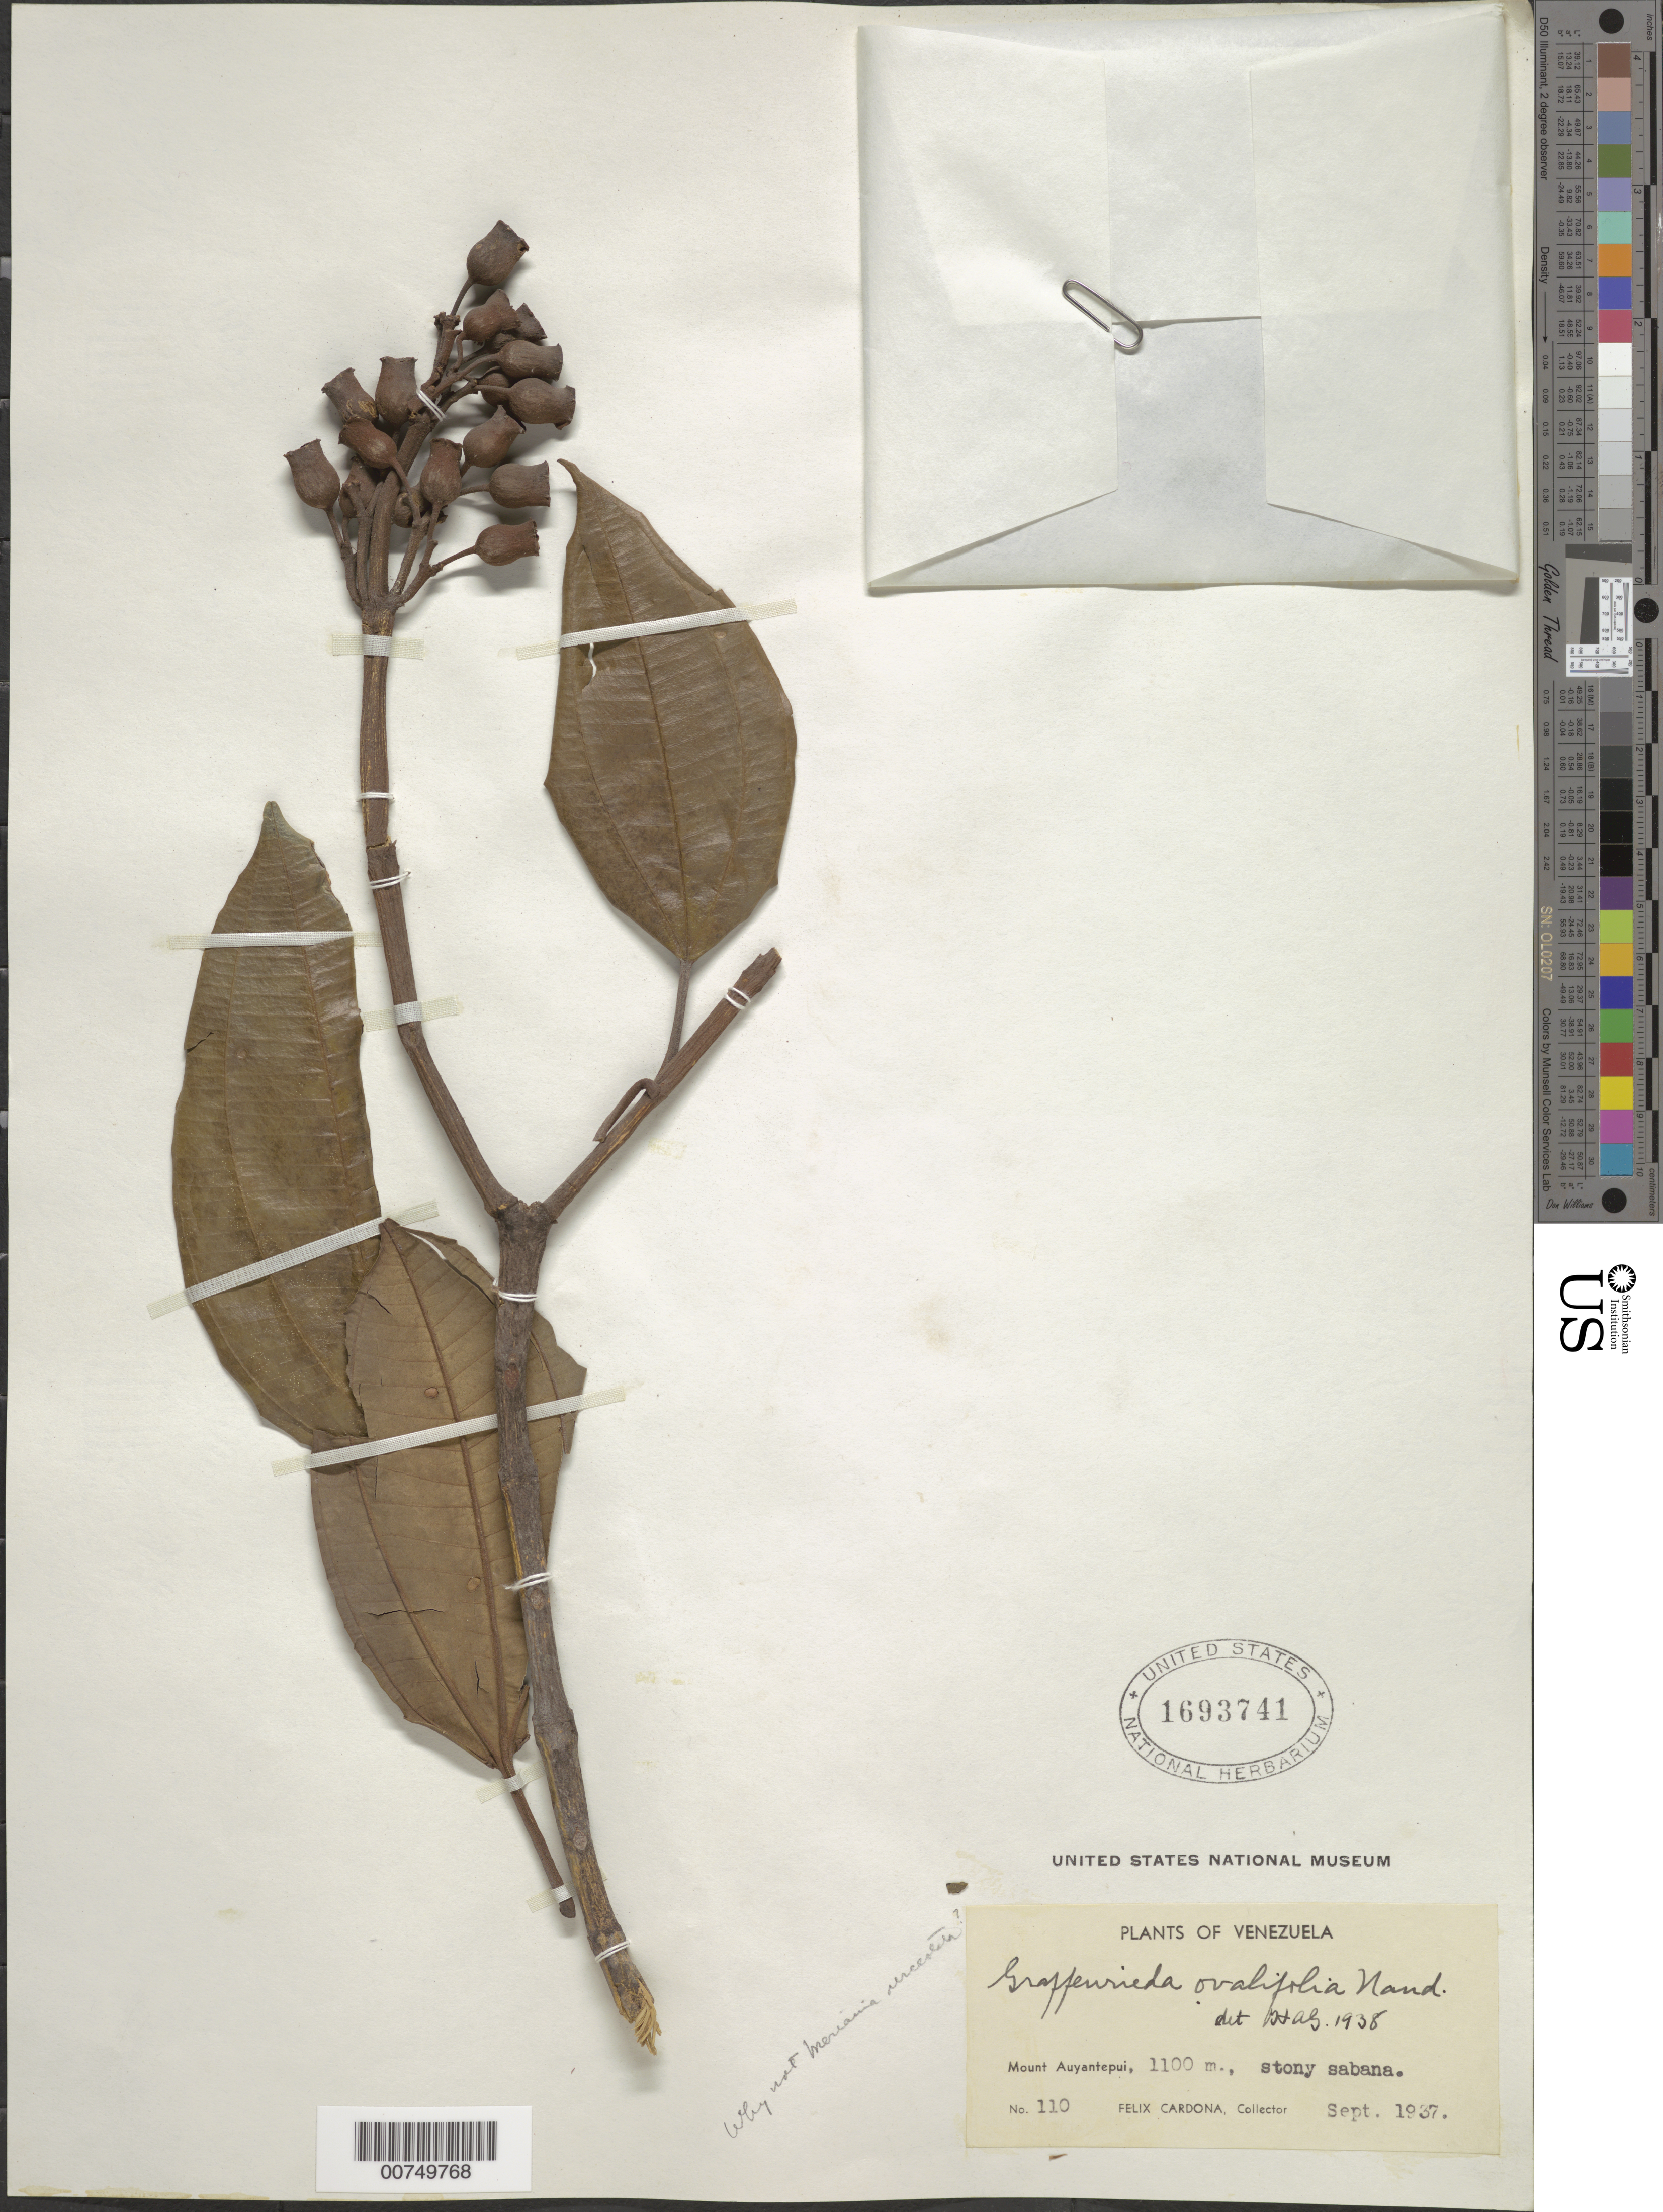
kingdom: Plantae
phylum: Tracheophyta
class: Magnoliopsida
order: Myrtales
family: Melastomataceae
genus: Meriania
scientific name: Meriania urceolata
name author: Triana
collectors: F. Cardona Puig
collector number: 110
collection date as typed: Sep-37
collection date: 1937-09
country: Venezuela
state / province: Bolívar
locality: Cerro Auyantepuí, Alto Caroní, Guayana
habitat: Stony savanna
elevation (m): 1100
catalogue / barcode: US 1693741